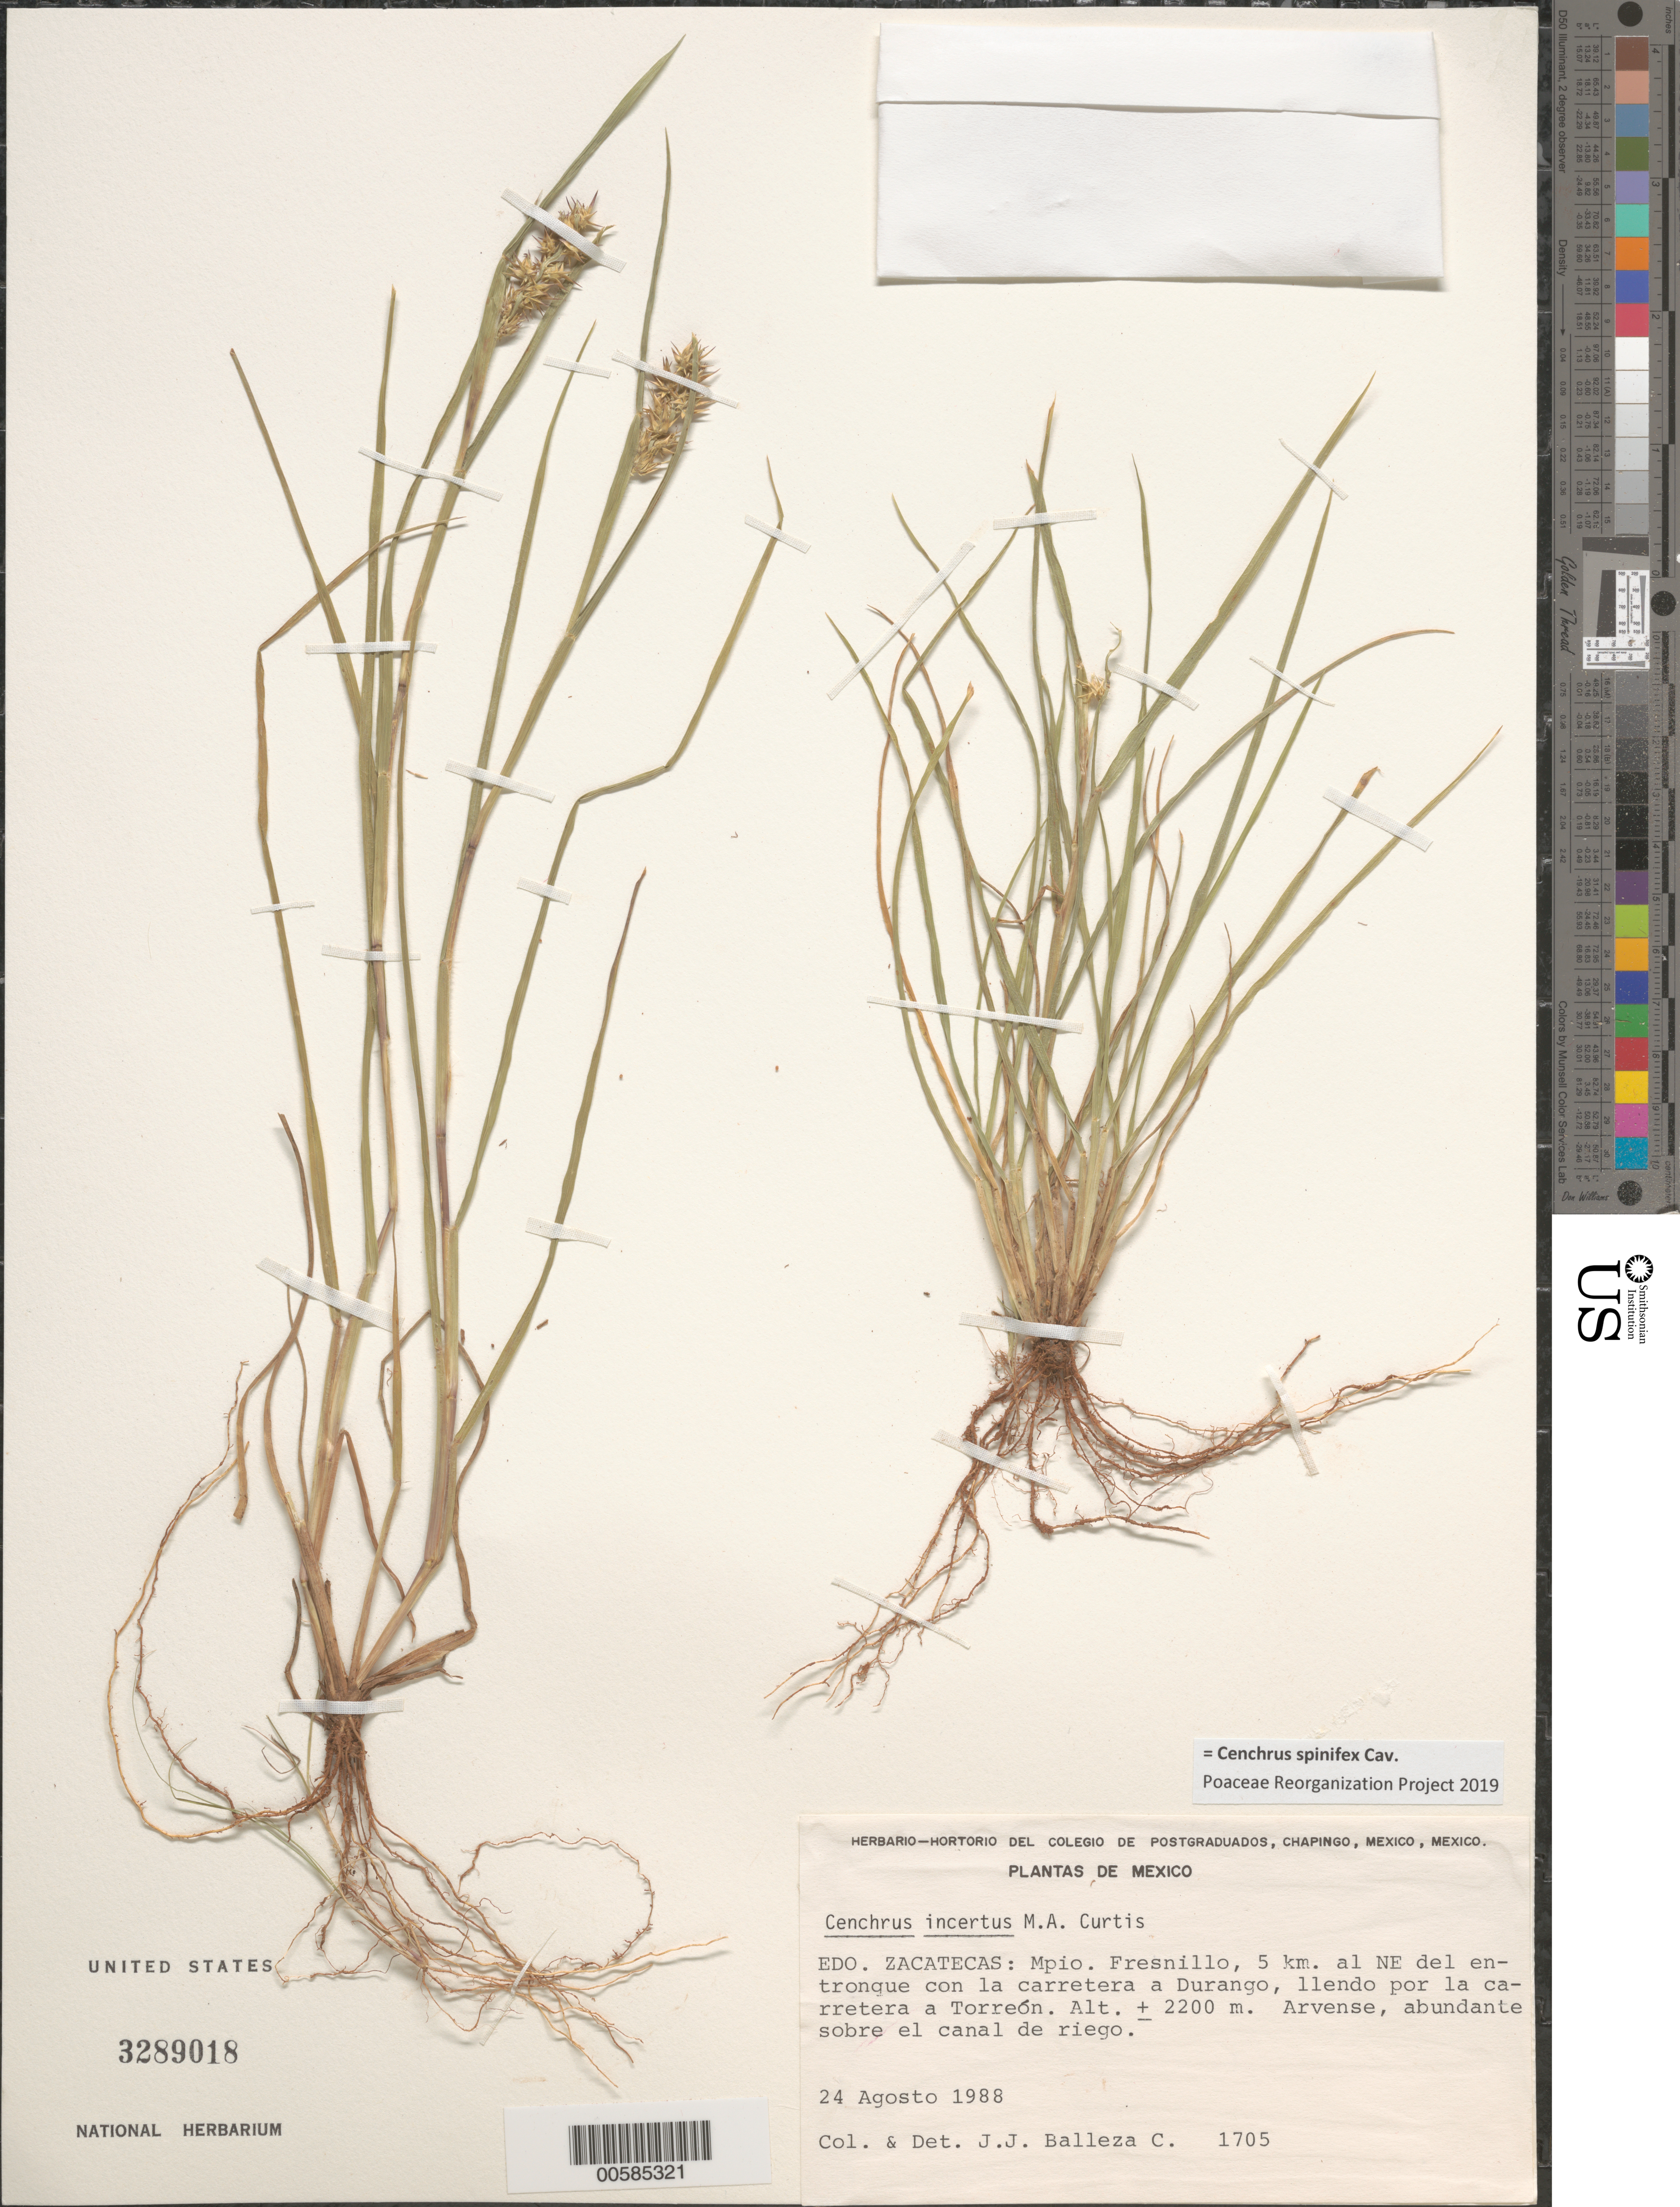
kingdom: Plantae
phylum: Tracheophyta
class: Liliopsida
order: Poales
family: Poaceae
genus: Cenchrus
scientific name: Cenchrus spinifex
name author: Cav.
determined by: Poaceae Reorganization Project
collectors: J. J. Balleza C.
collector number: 1705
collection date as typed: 24 Aug 1988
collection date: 1988-08-24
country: Mexico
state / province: Zacatecas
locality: Mpio Fresnillo, 5 km al NE del entronque con la carretera a Durango, llendo por la carretera a Torreón.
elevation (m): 2200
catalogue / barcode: US 3289018